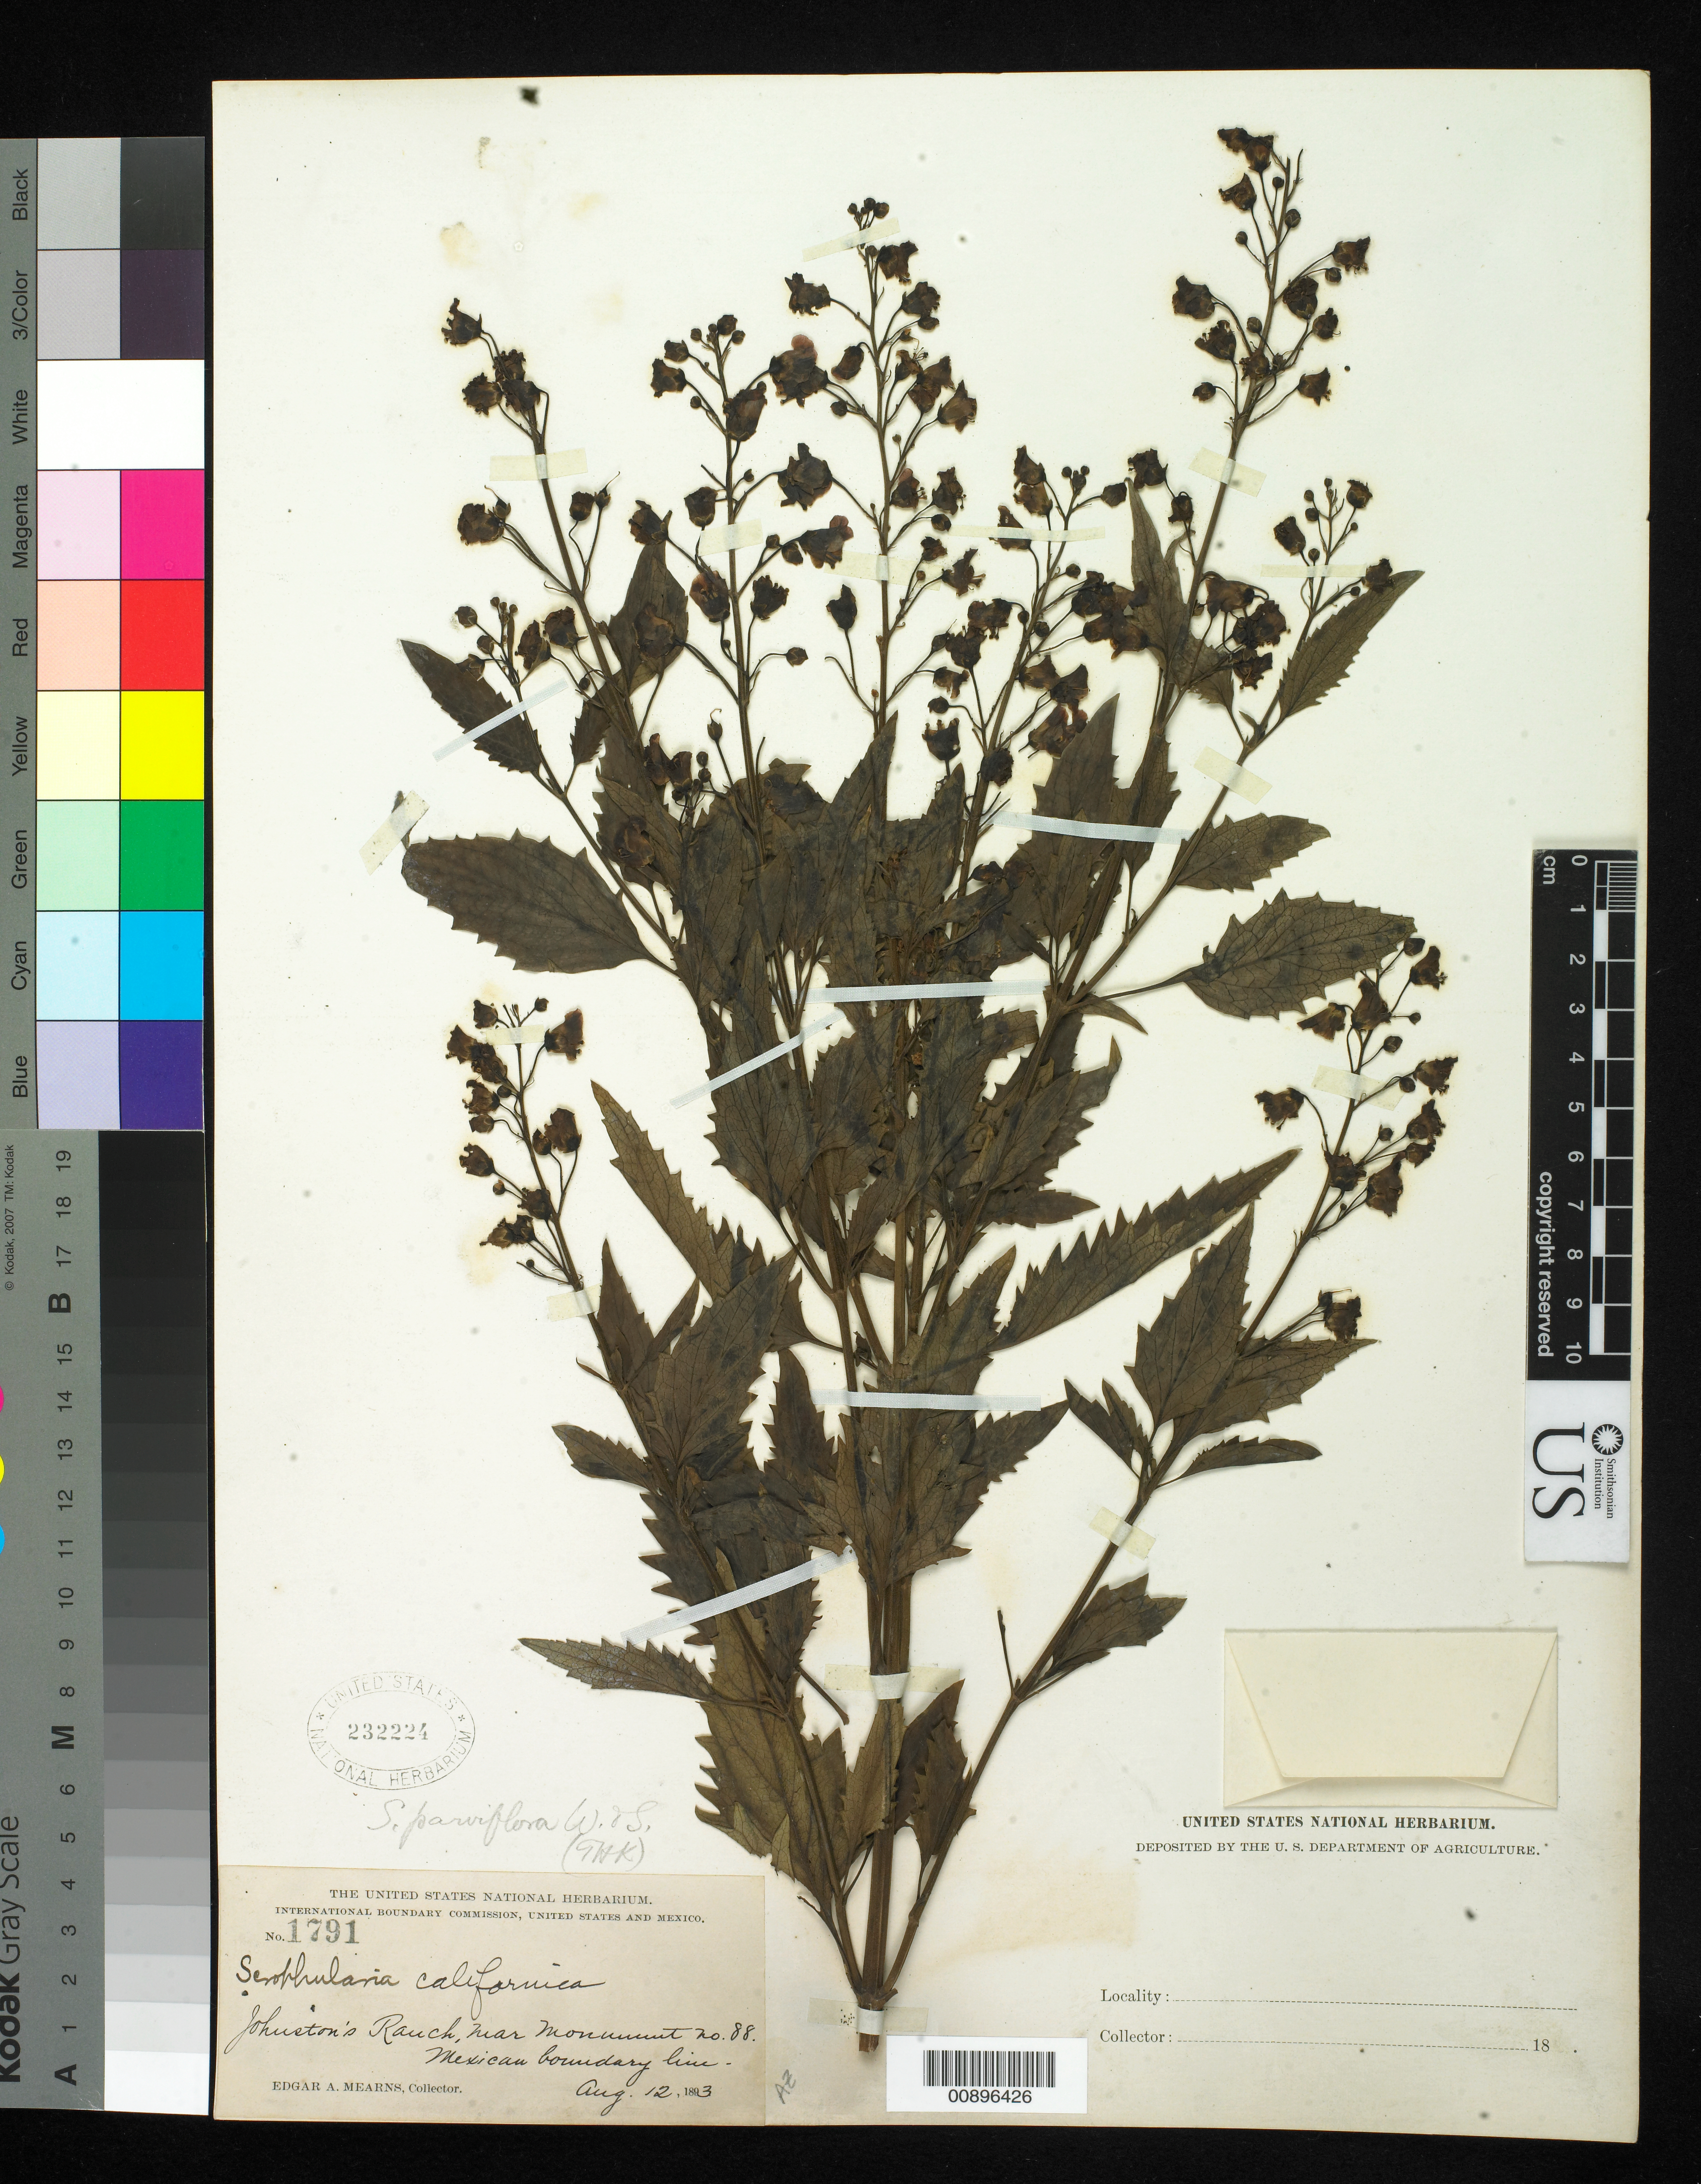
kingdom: Plantae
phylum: Tracheophyta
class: Magnoliopsida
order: Lamiales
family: Scrophulariaceae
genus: Scrophularia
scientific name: Scrophularia parviflora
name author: Wooton & Standl.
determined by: Kearney, T. H.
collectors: E. A. Mearns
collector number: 1791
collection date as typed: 12 Aug 1893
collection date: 1893-08-12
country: United States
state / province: Arizona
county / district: Cochise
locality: Johnston's Ranch, near Monument no. 88. Mexican Boundary Line.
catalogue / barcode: US 232224